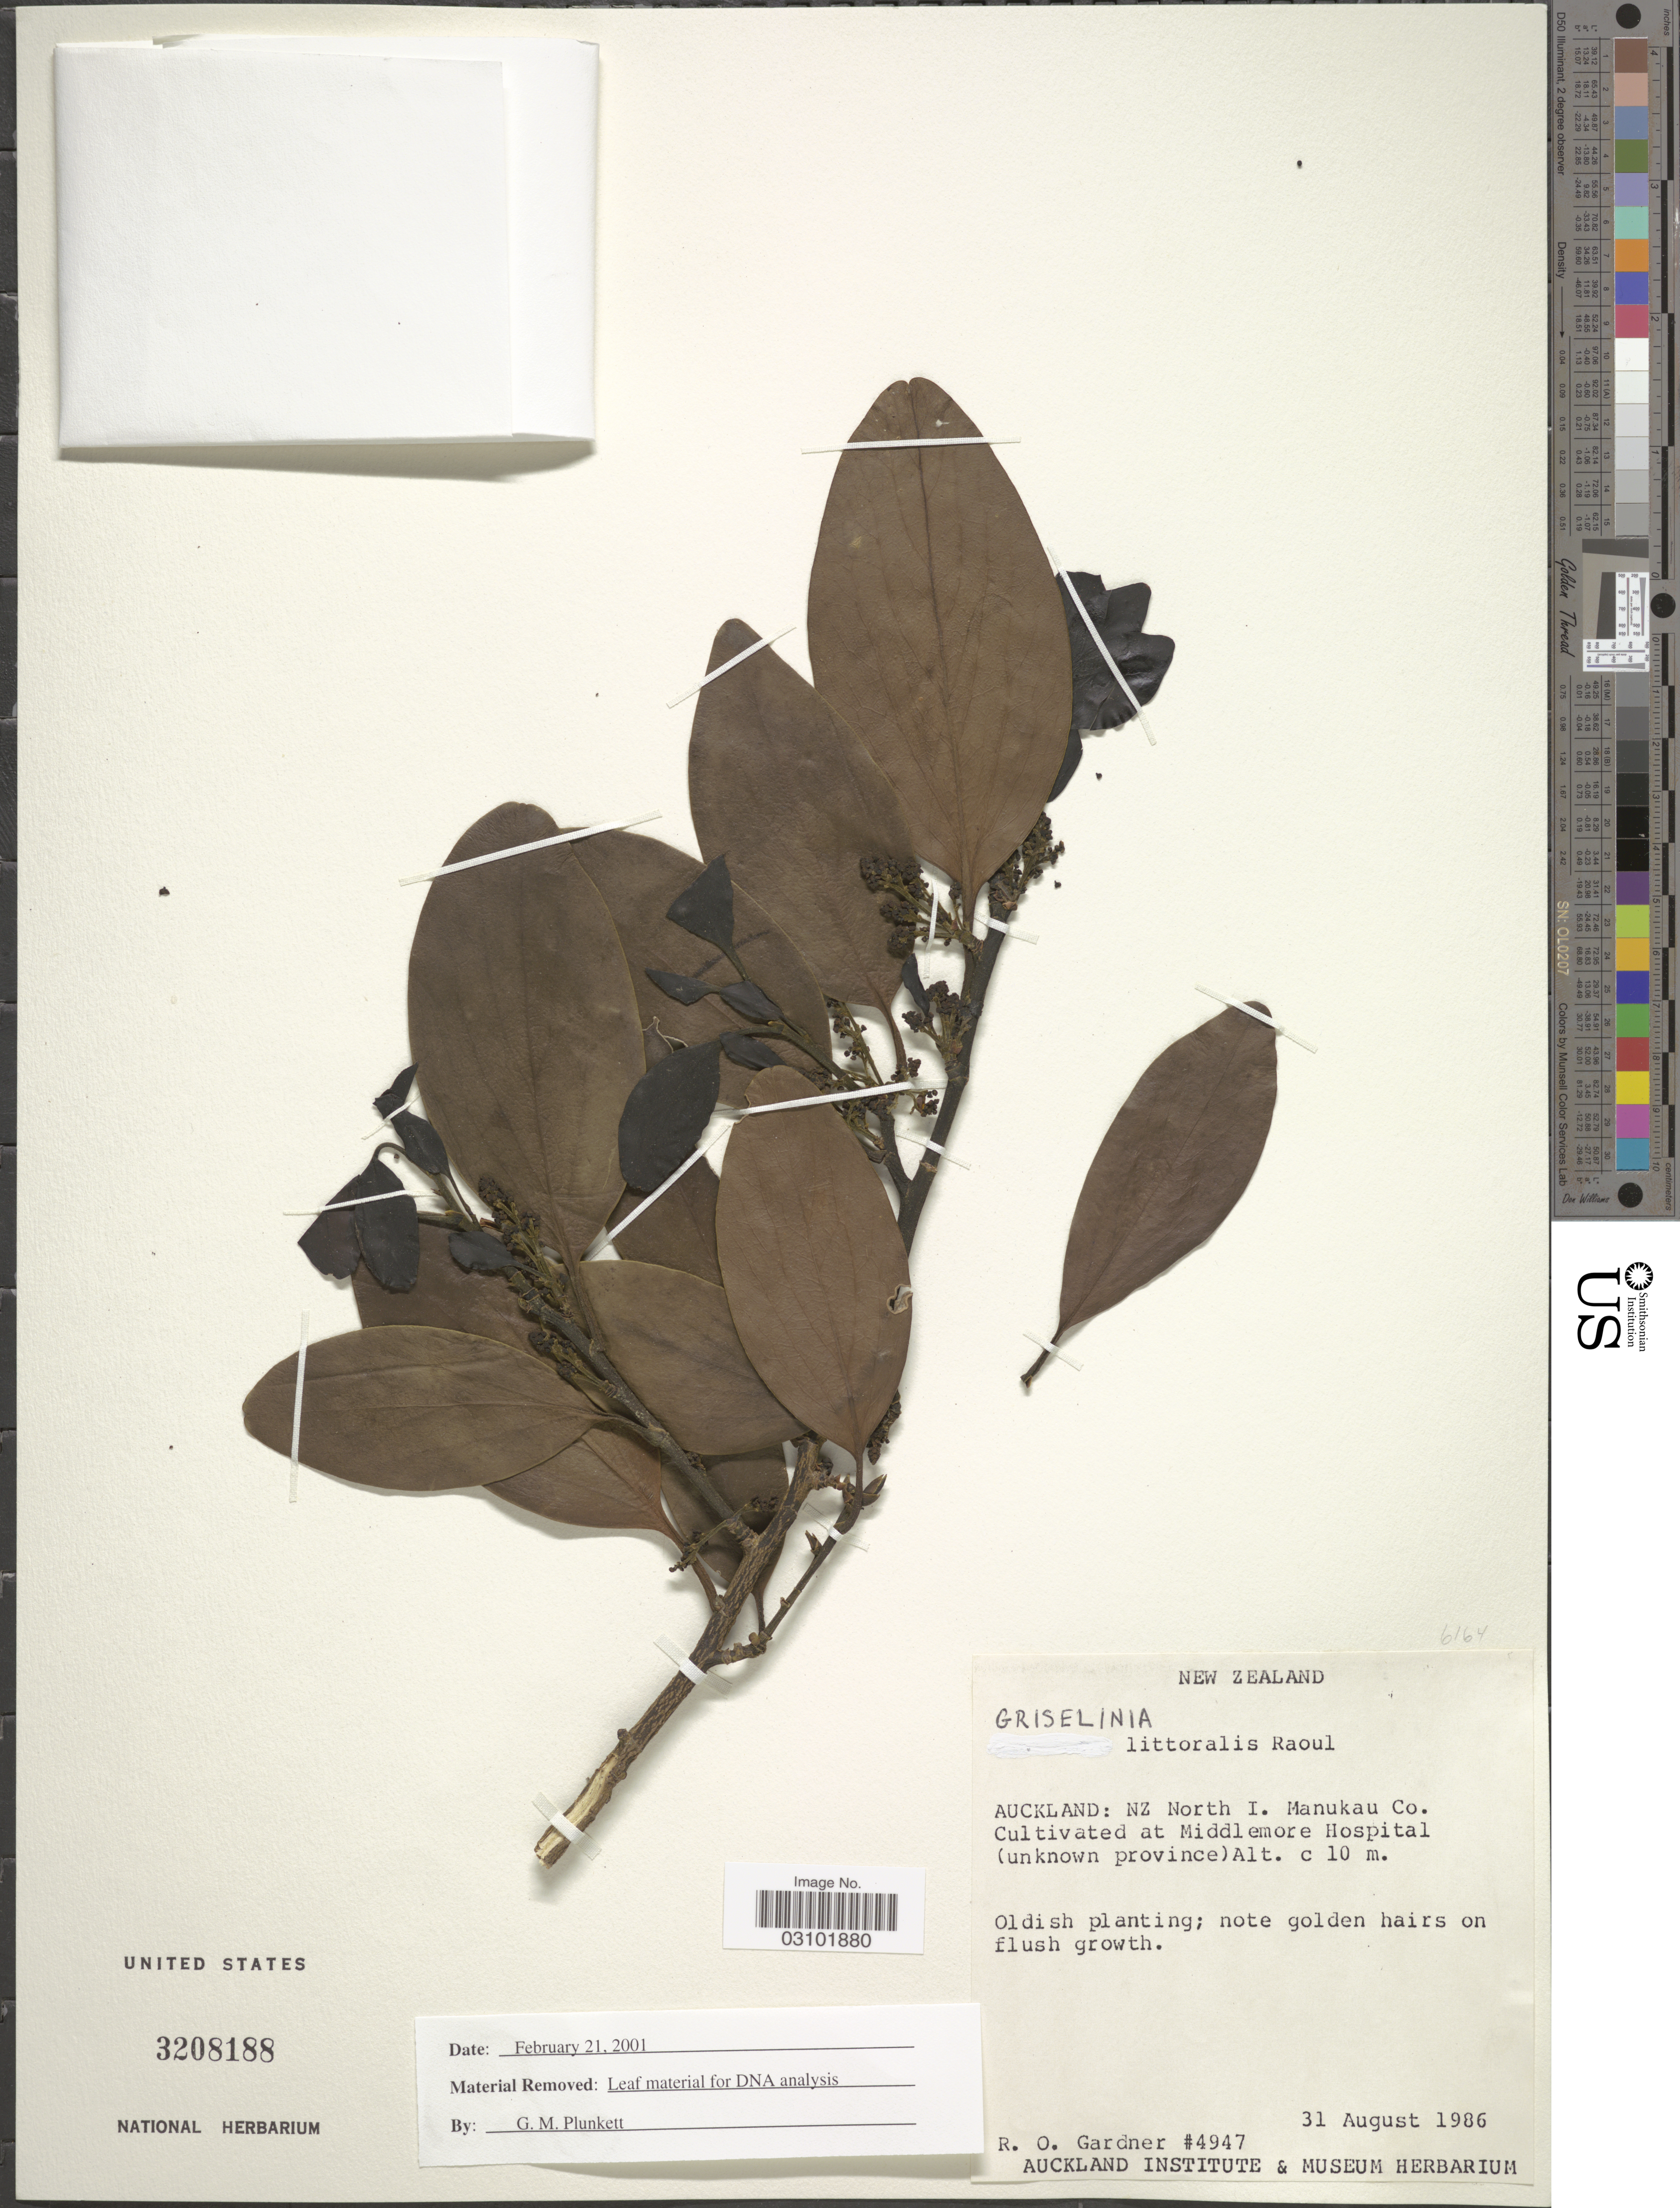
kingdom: Plantae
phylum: Tracheophyta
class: Magnoliopsida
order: Apiales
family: Griseliniaceae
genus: Griselinia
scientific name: Griselinia littoralis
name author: (Raoul) Raoul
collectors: R. O. Gardner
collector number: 4947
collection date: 1986-08-31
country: New Zealand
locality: At Middlemore Hospital (unknown province)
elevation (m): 10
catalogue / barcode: US 3208188